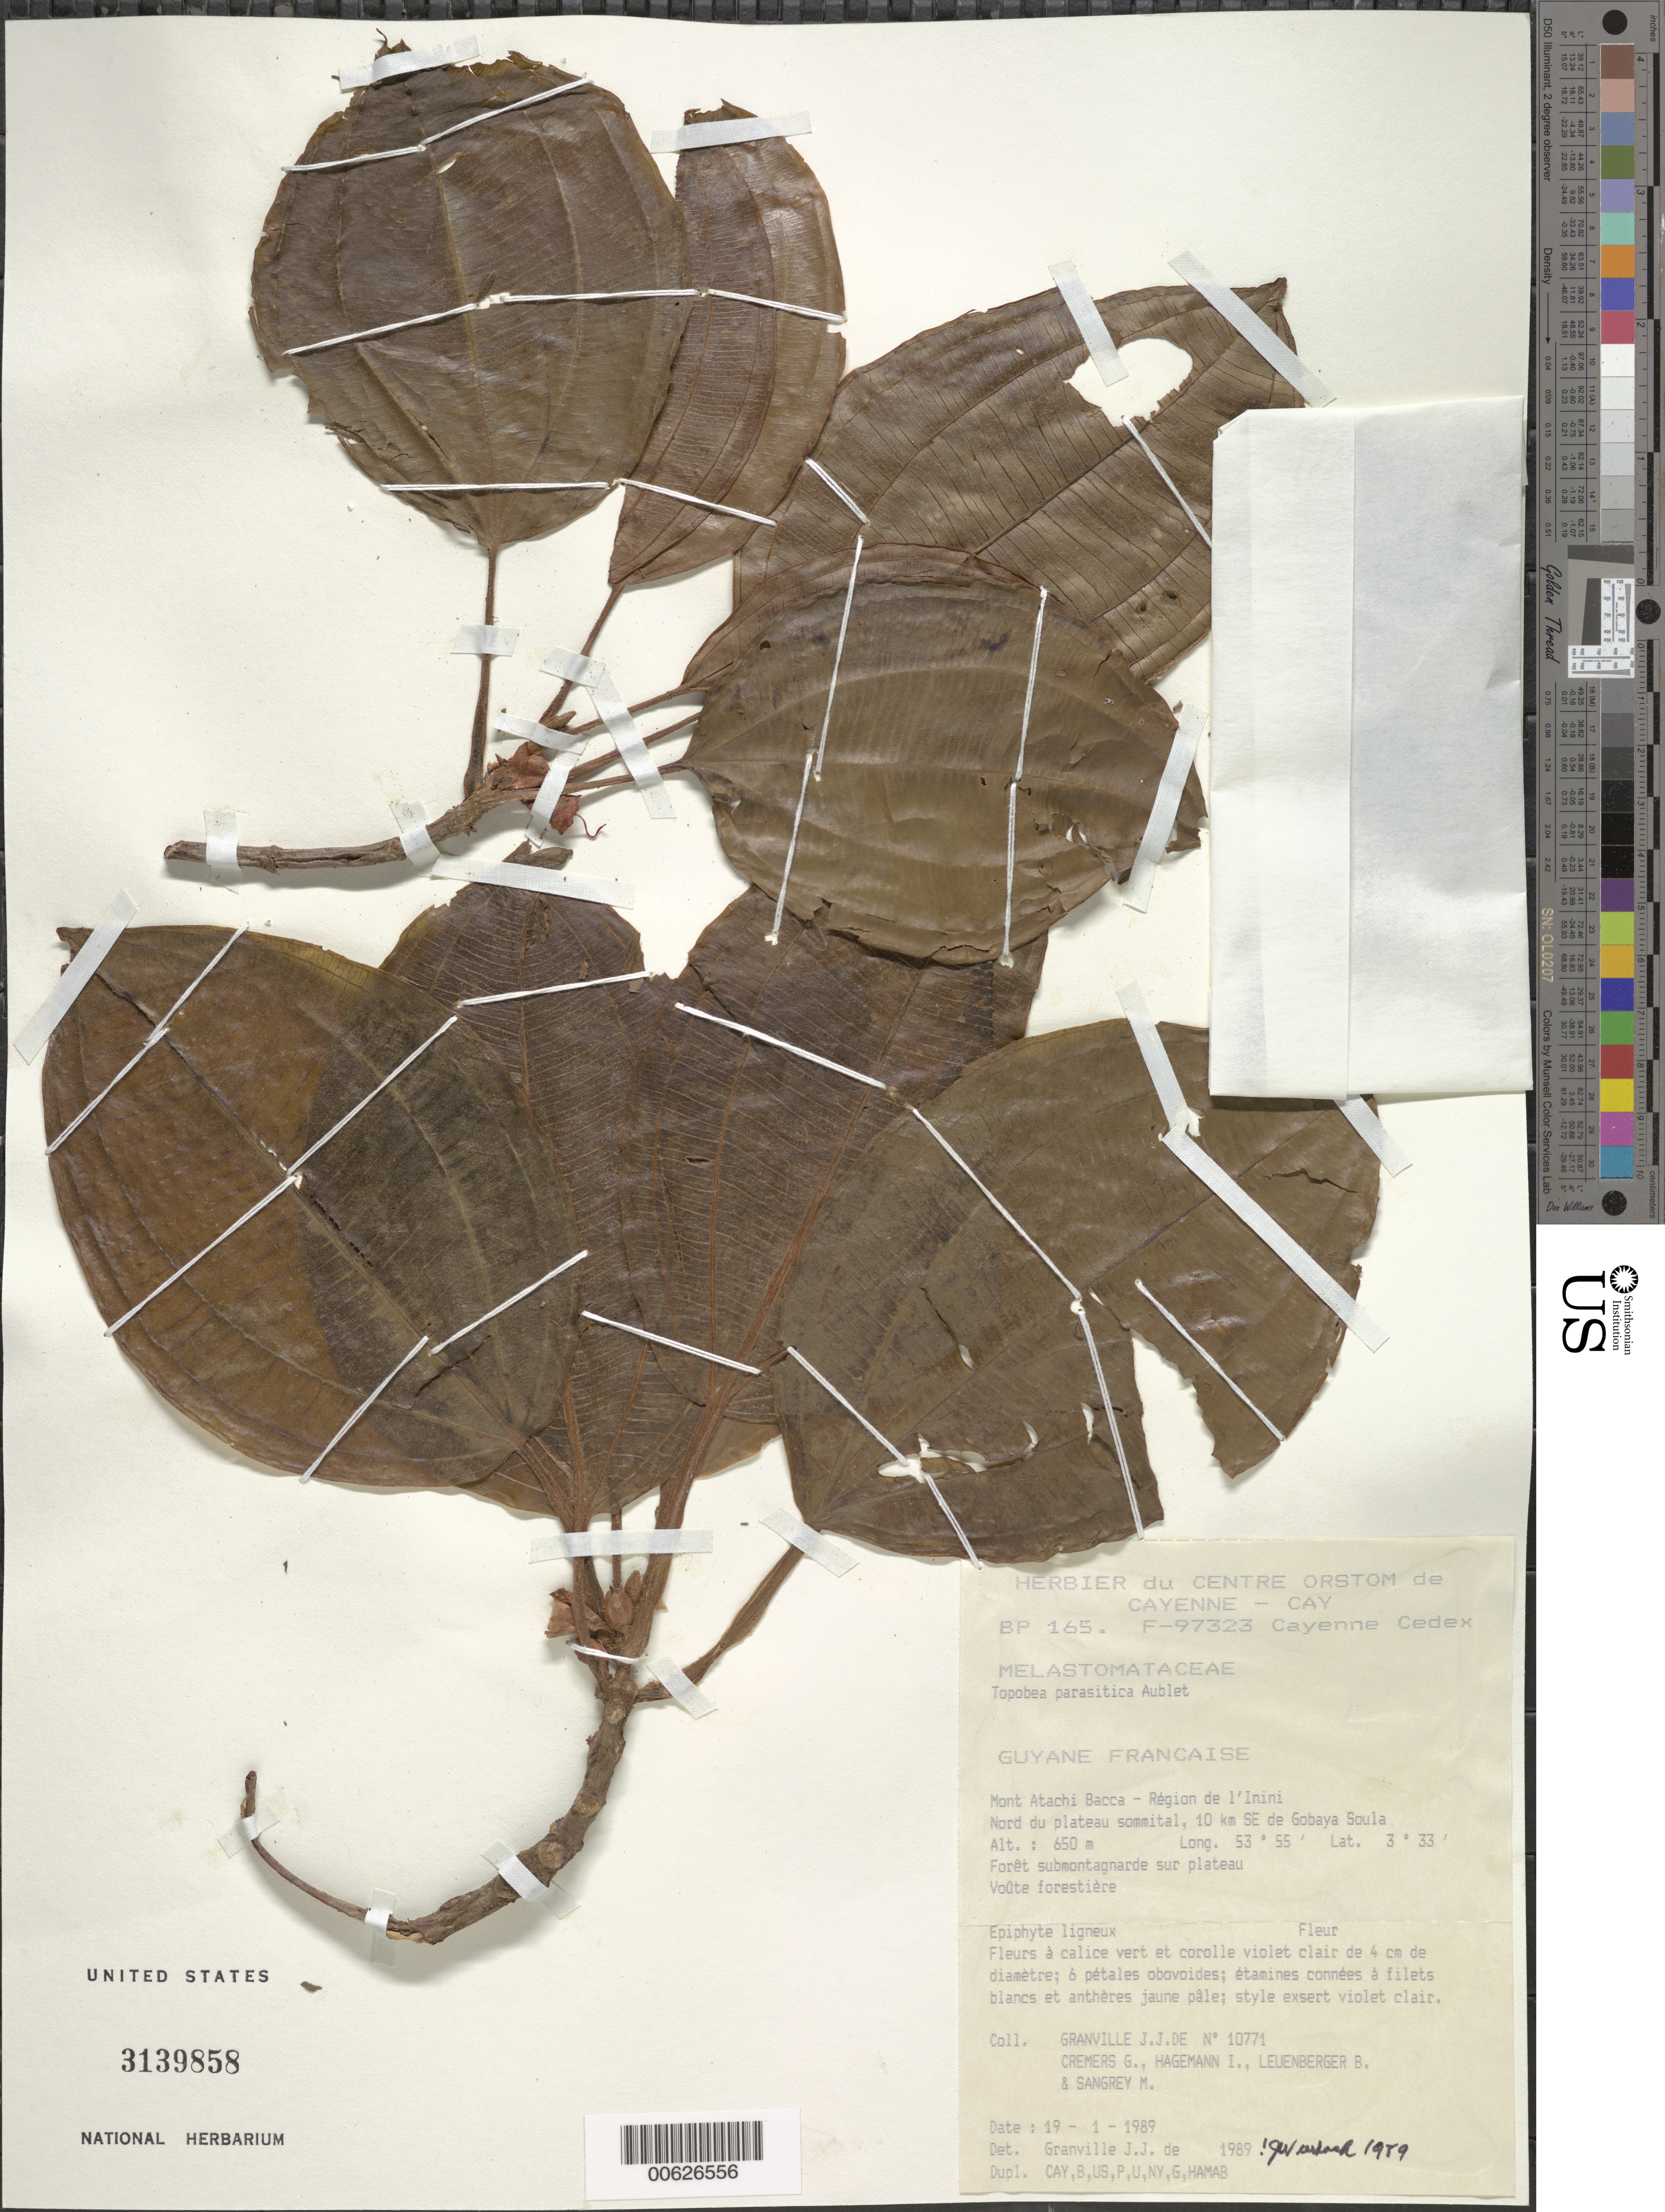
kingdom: Plantae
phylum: Tracheophyta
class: Magnoliopsida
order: Myrtales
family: Melastomataceae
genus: Topobea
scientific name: Topobea parasitica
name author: Aubl.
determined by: Wurdack, John J., (US), US (UNITED STATES)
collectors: J.-J. de Granville, G. Cremers, J. Hagemann, B. E. Leuenberger & M. S. Sangrey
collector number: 10771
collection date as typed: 19-Jan-89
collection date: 1989-01-19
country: French Guiana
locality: Mont Atachi Bacca, région de l'Inini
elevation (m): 650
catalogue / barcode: US 3139858